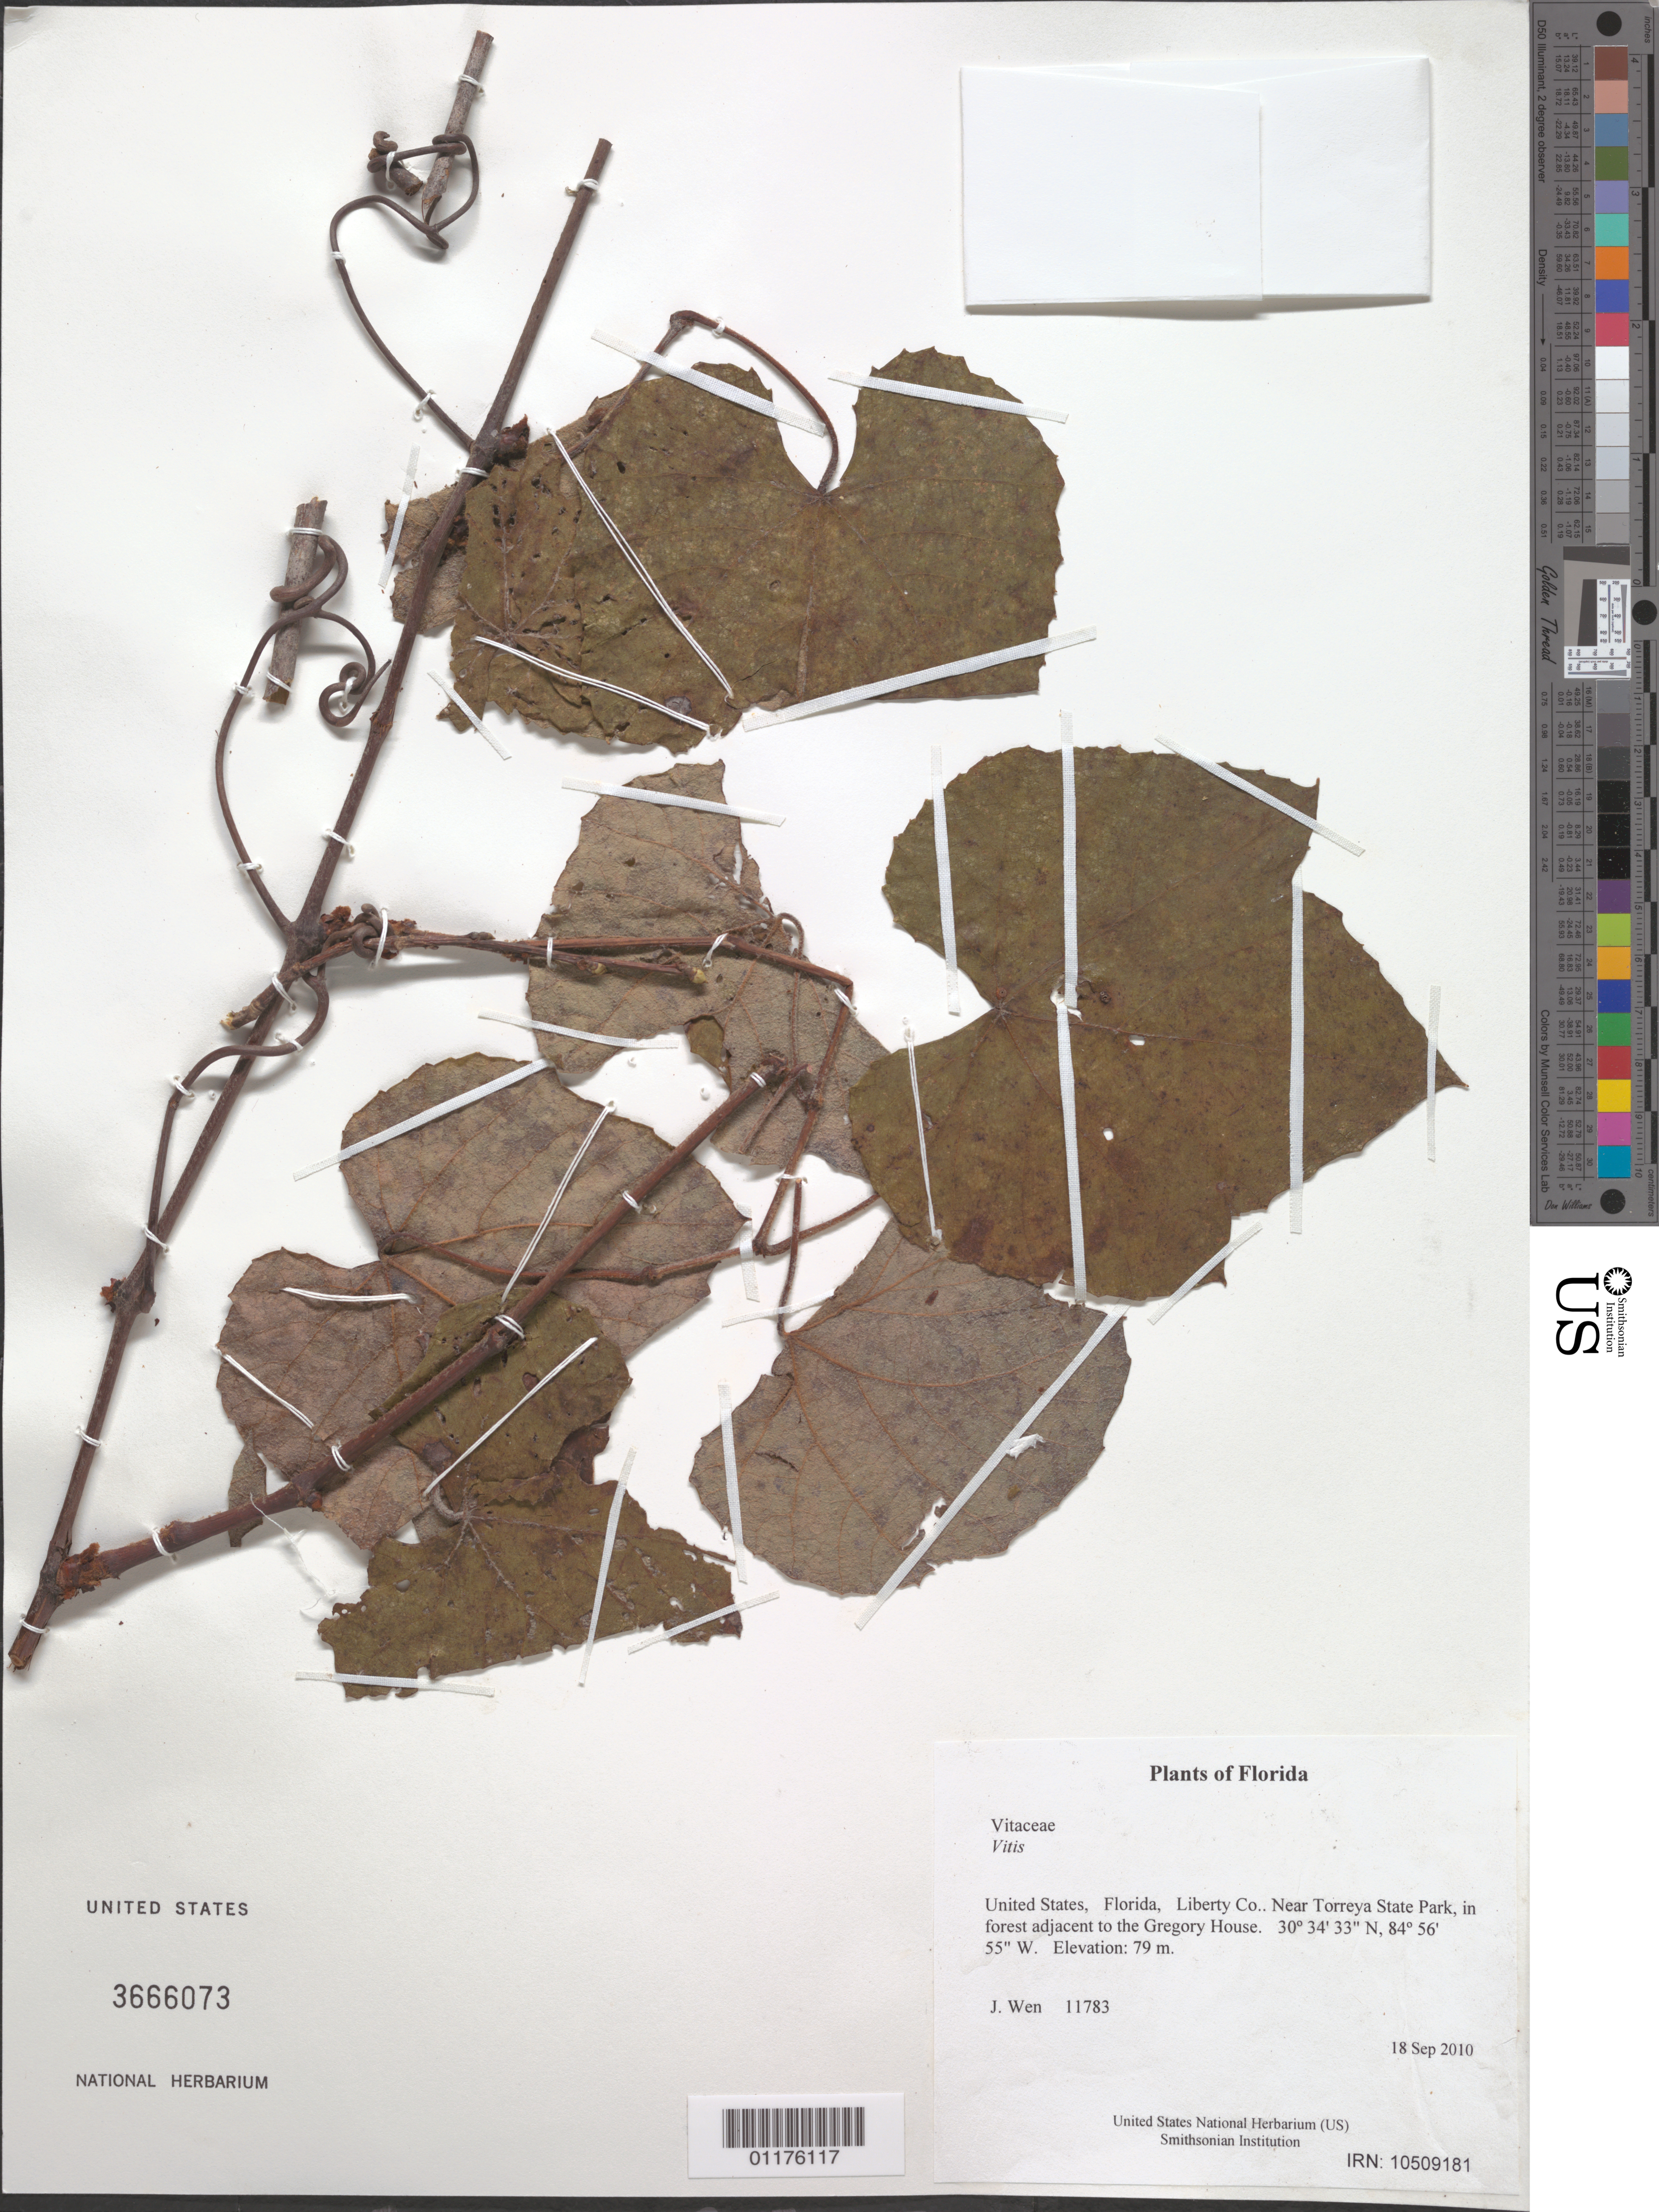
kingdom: Plantae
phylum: Tracheophyta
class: Magnoliopsida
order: Vitales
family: Vitaceae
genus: Vitis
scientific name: Vitis sp.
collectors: J. Wen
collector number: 11783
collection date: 2010-09-18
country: United States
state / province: Florida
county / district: Liberty Co.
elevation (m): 79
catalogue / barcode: US 3666073